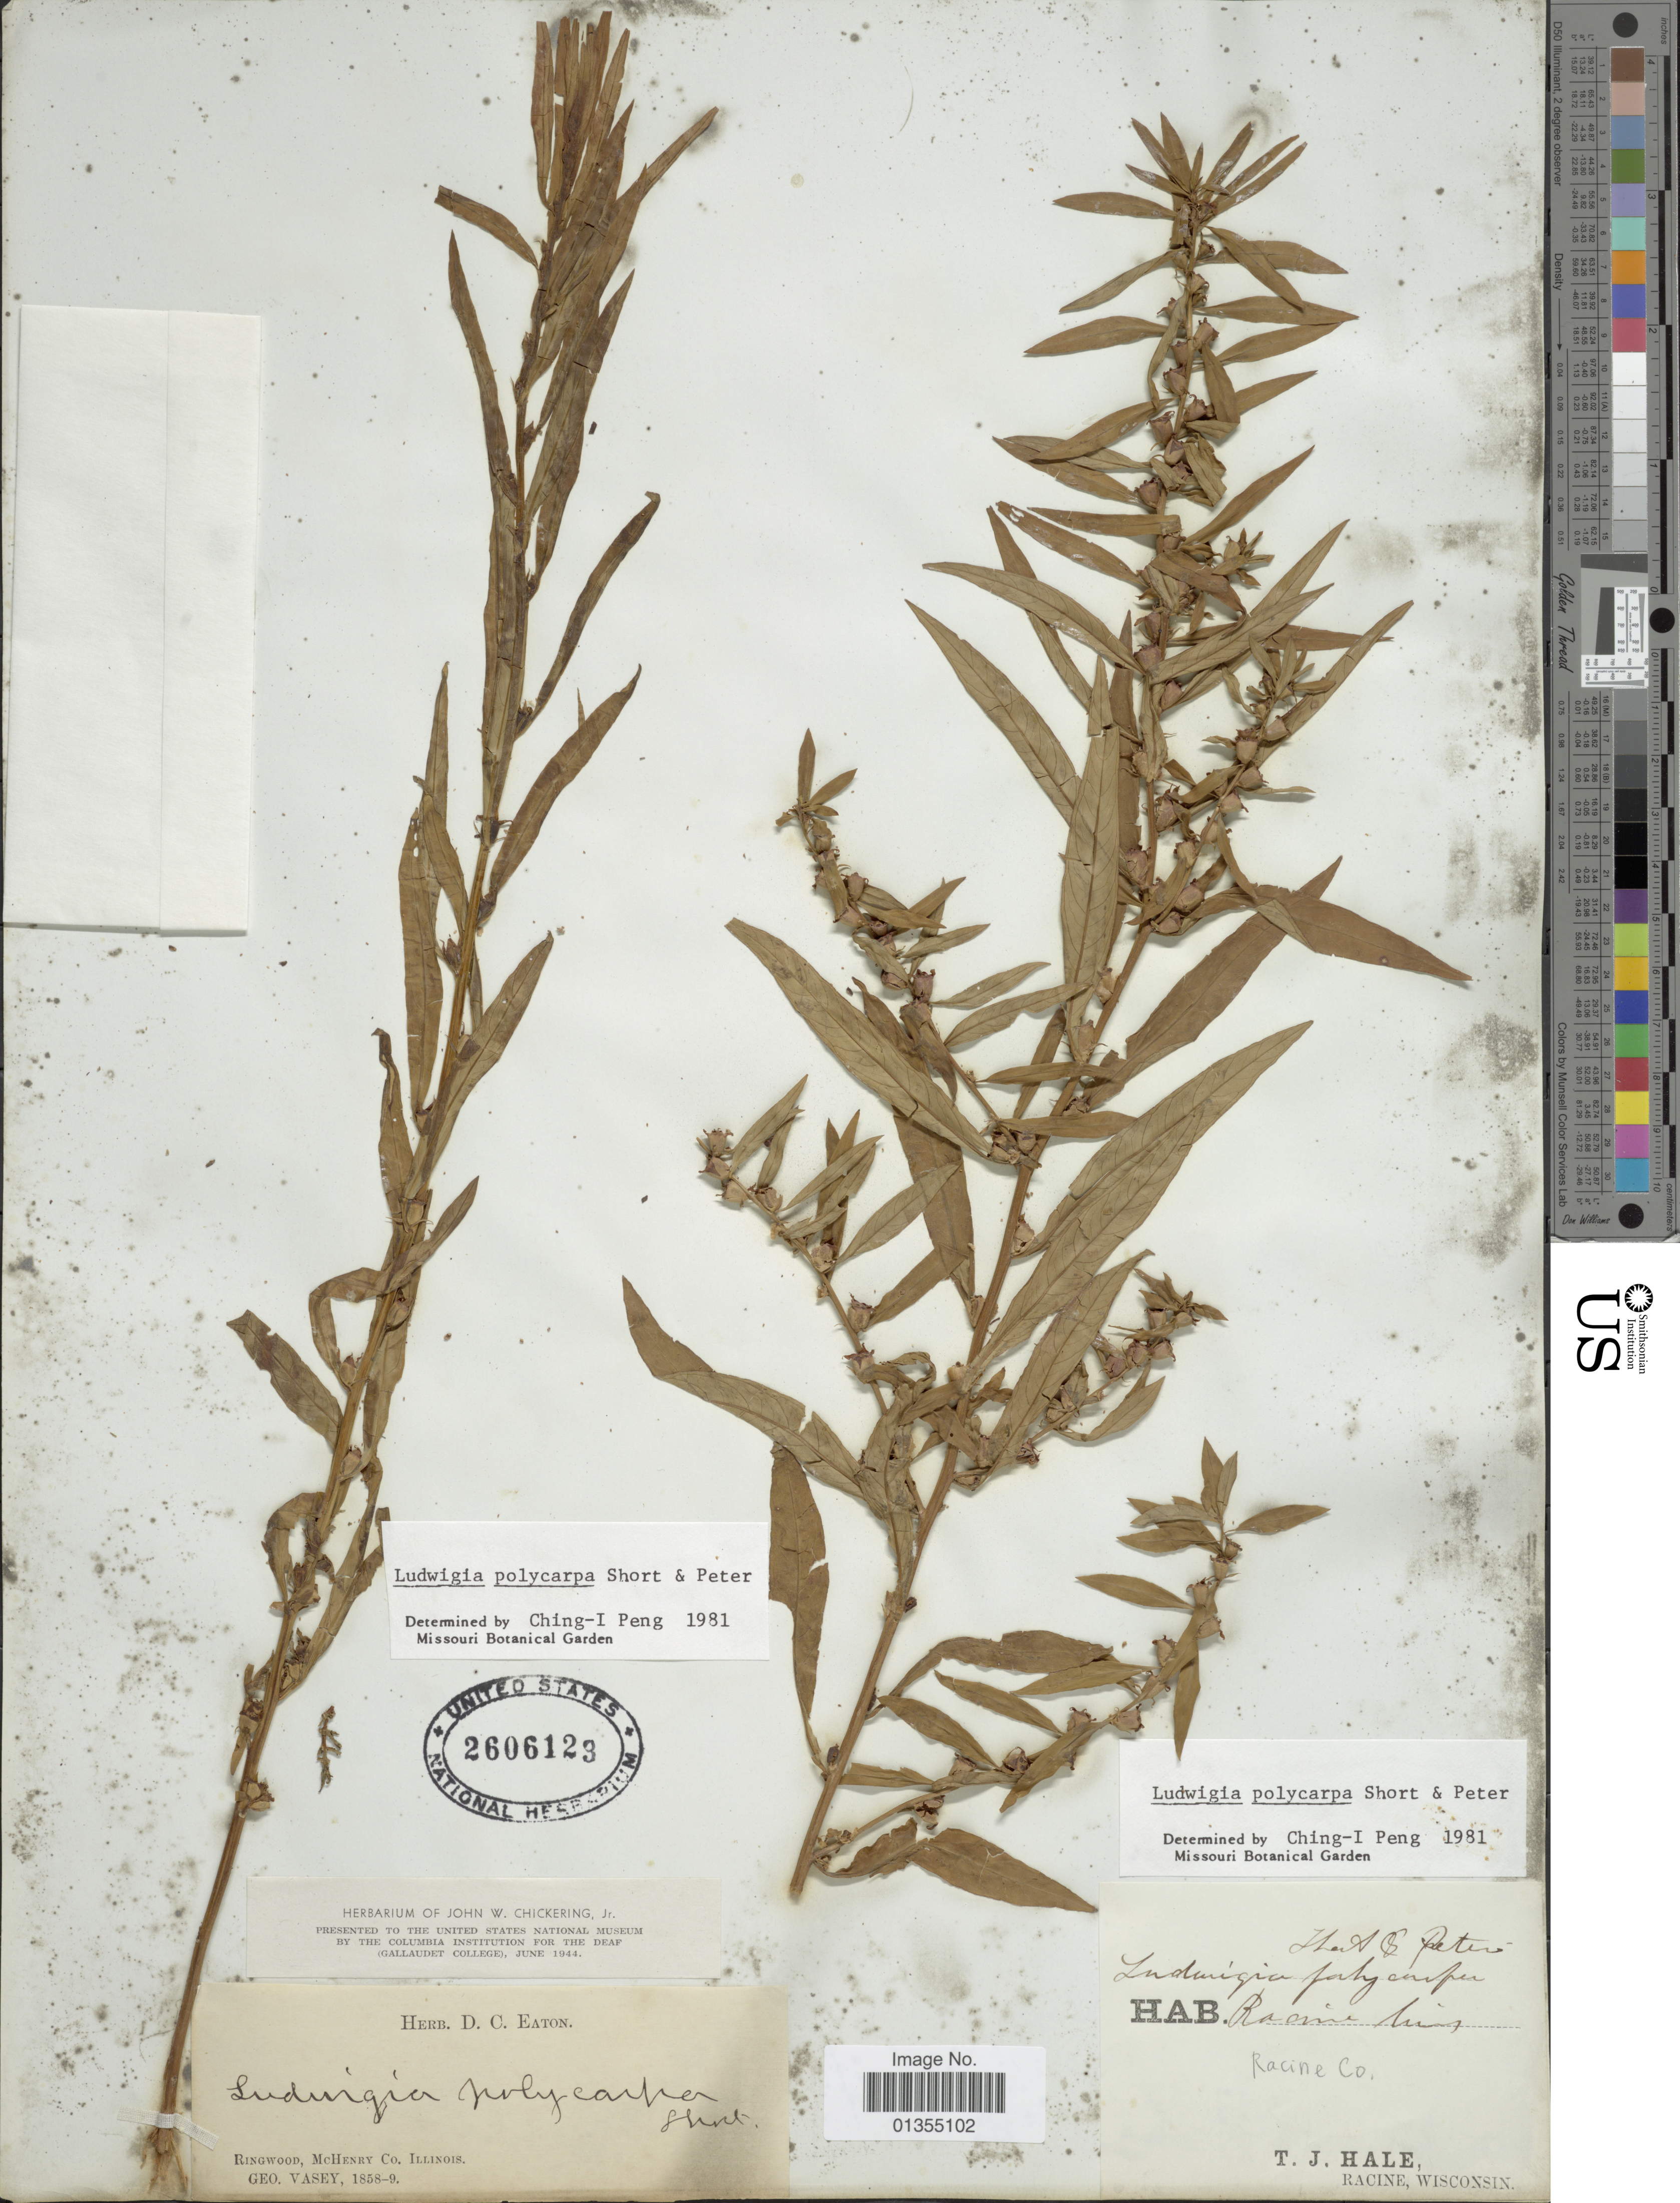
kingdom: Plantae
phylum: Tracheophyta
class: Magnoliopsida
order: Myrtales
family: Onagraceae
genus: Ludwigia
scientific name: Ludwigia polycarpa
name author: Short & R. Peter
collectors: G. R. Vasey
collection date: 1858/1859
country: United States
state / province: Illinois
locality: Ringwood, McHenry Co.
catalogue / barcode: US 2606123